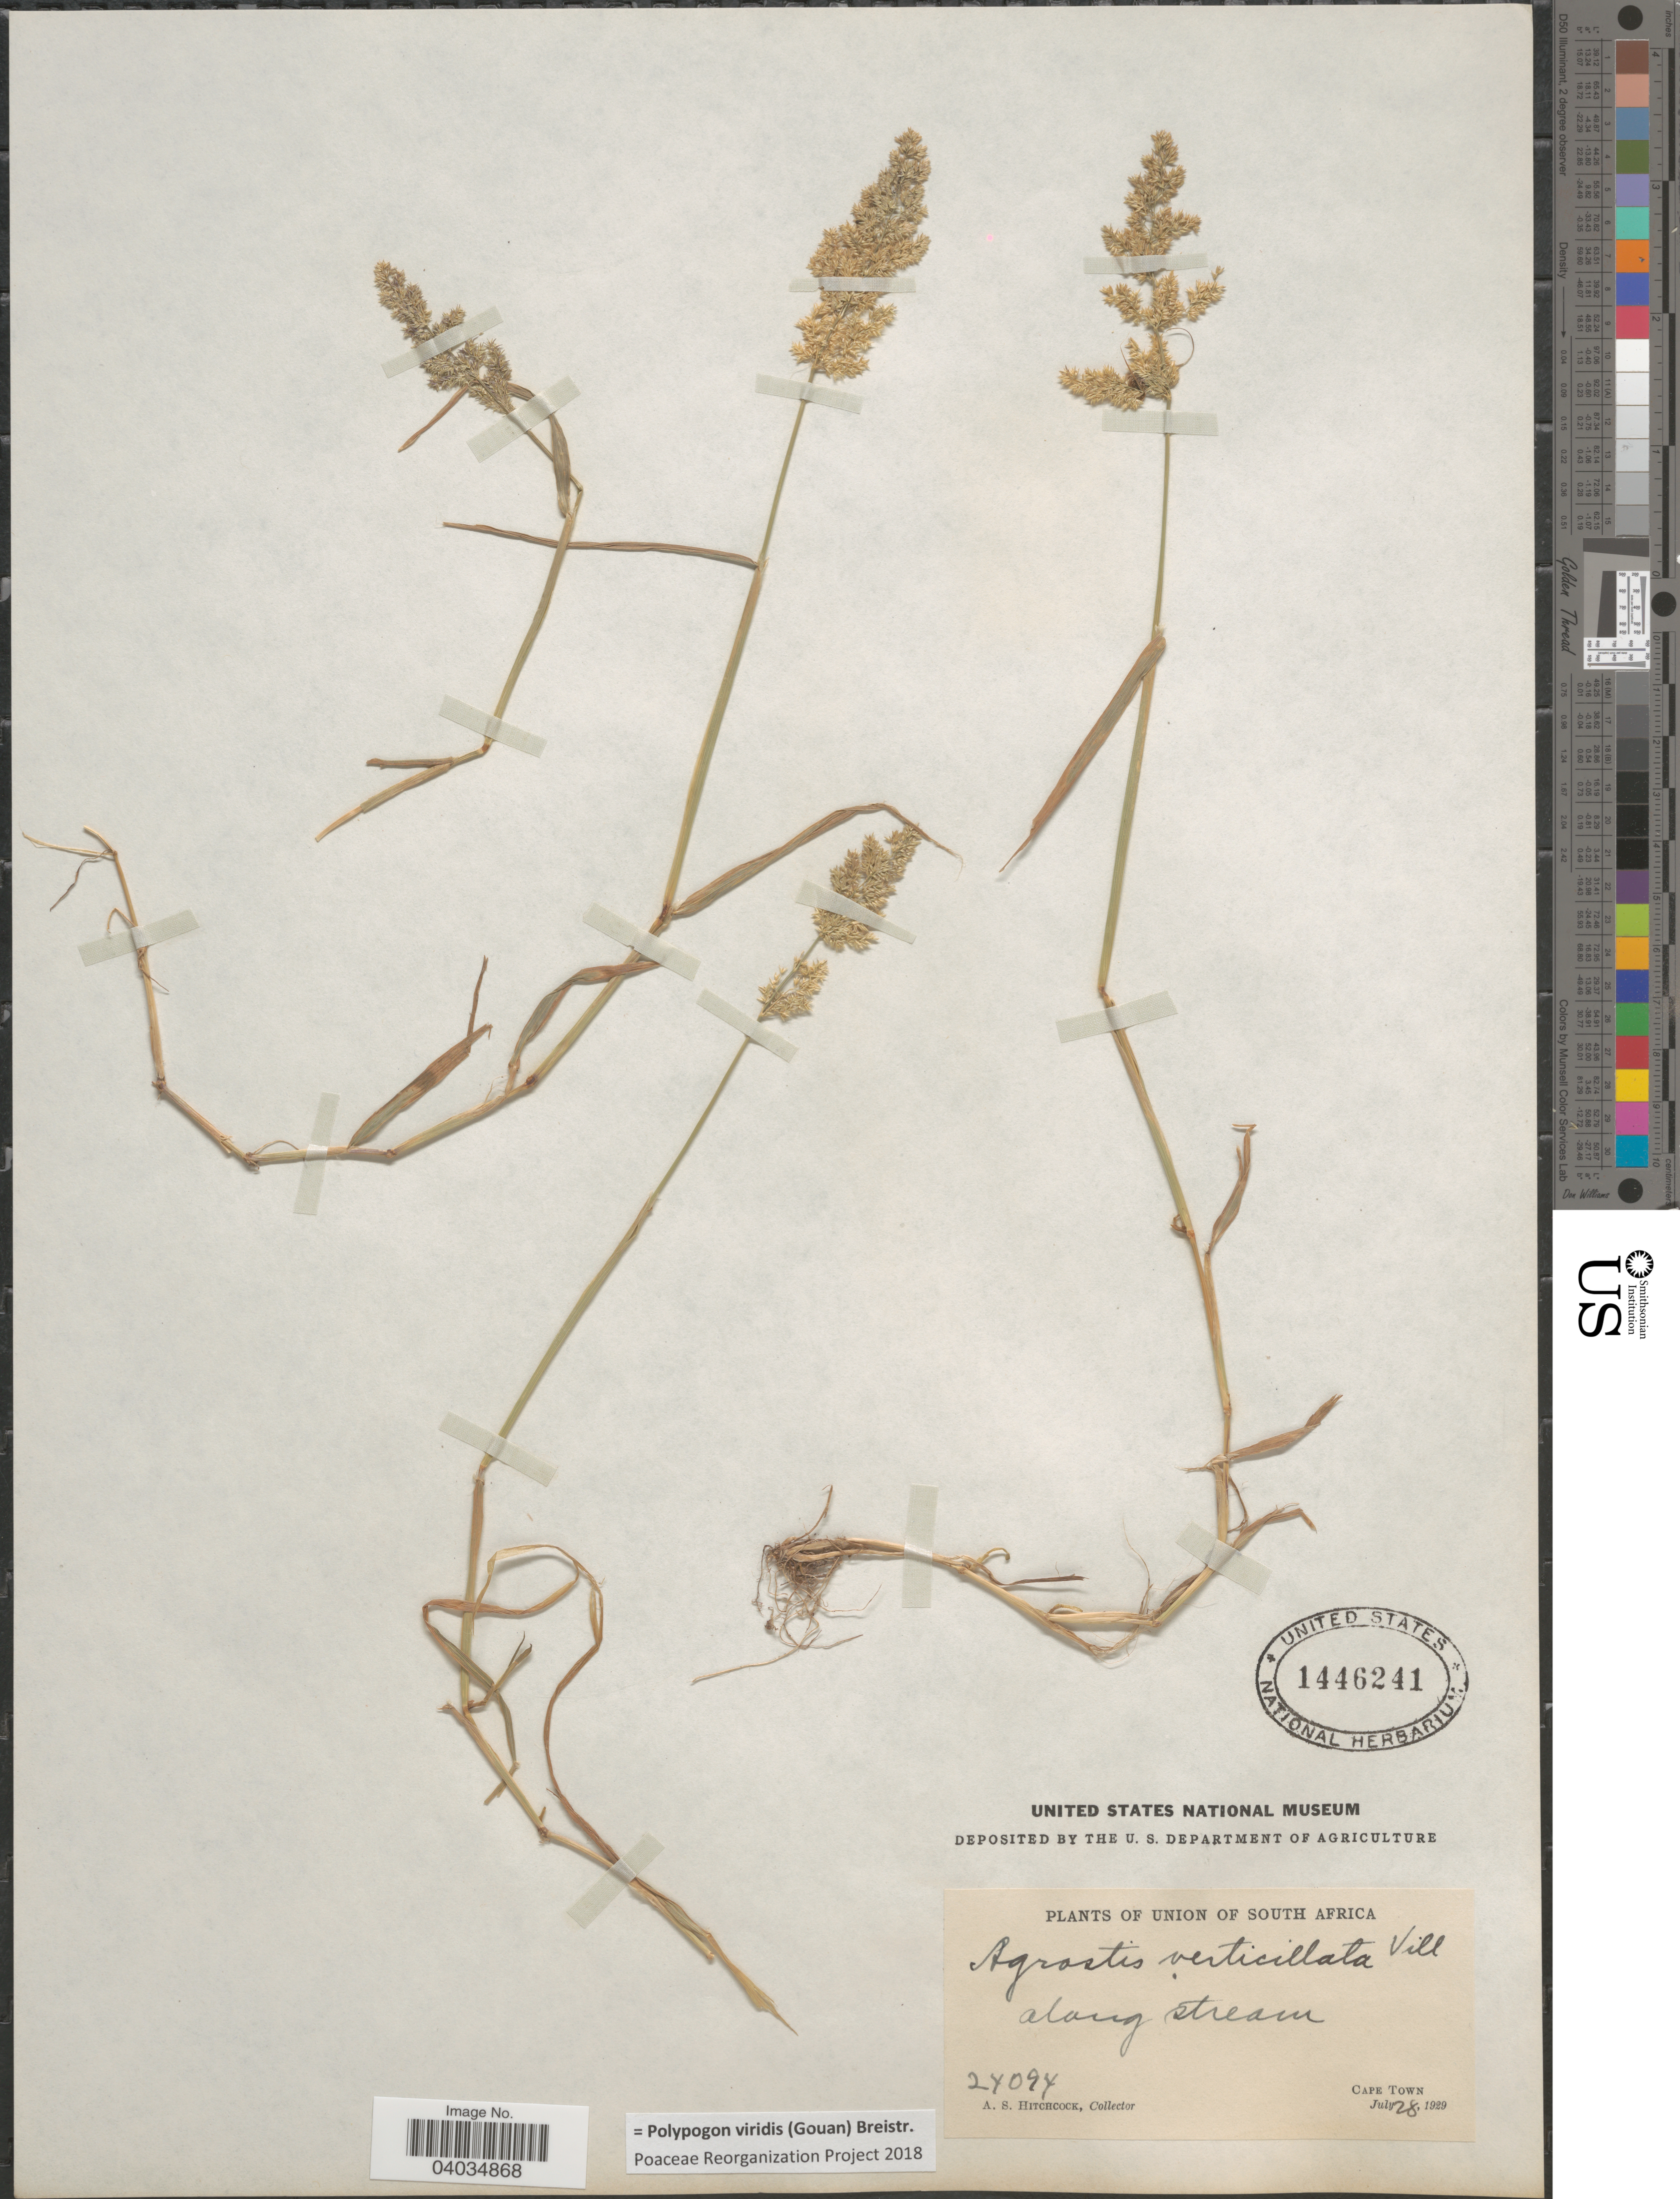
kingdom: Plantae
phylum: Tracheophyta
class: Liliopsida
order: Poales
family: Poaceae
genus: Polypogon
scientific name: Polypogon viridis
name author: (Gouan) Breistroffer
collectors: A. S. Hitchcock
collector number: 24094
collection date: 1929-07-28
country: South Africa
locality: Union of South Africa. Cape Town.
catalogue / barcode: US 1446241